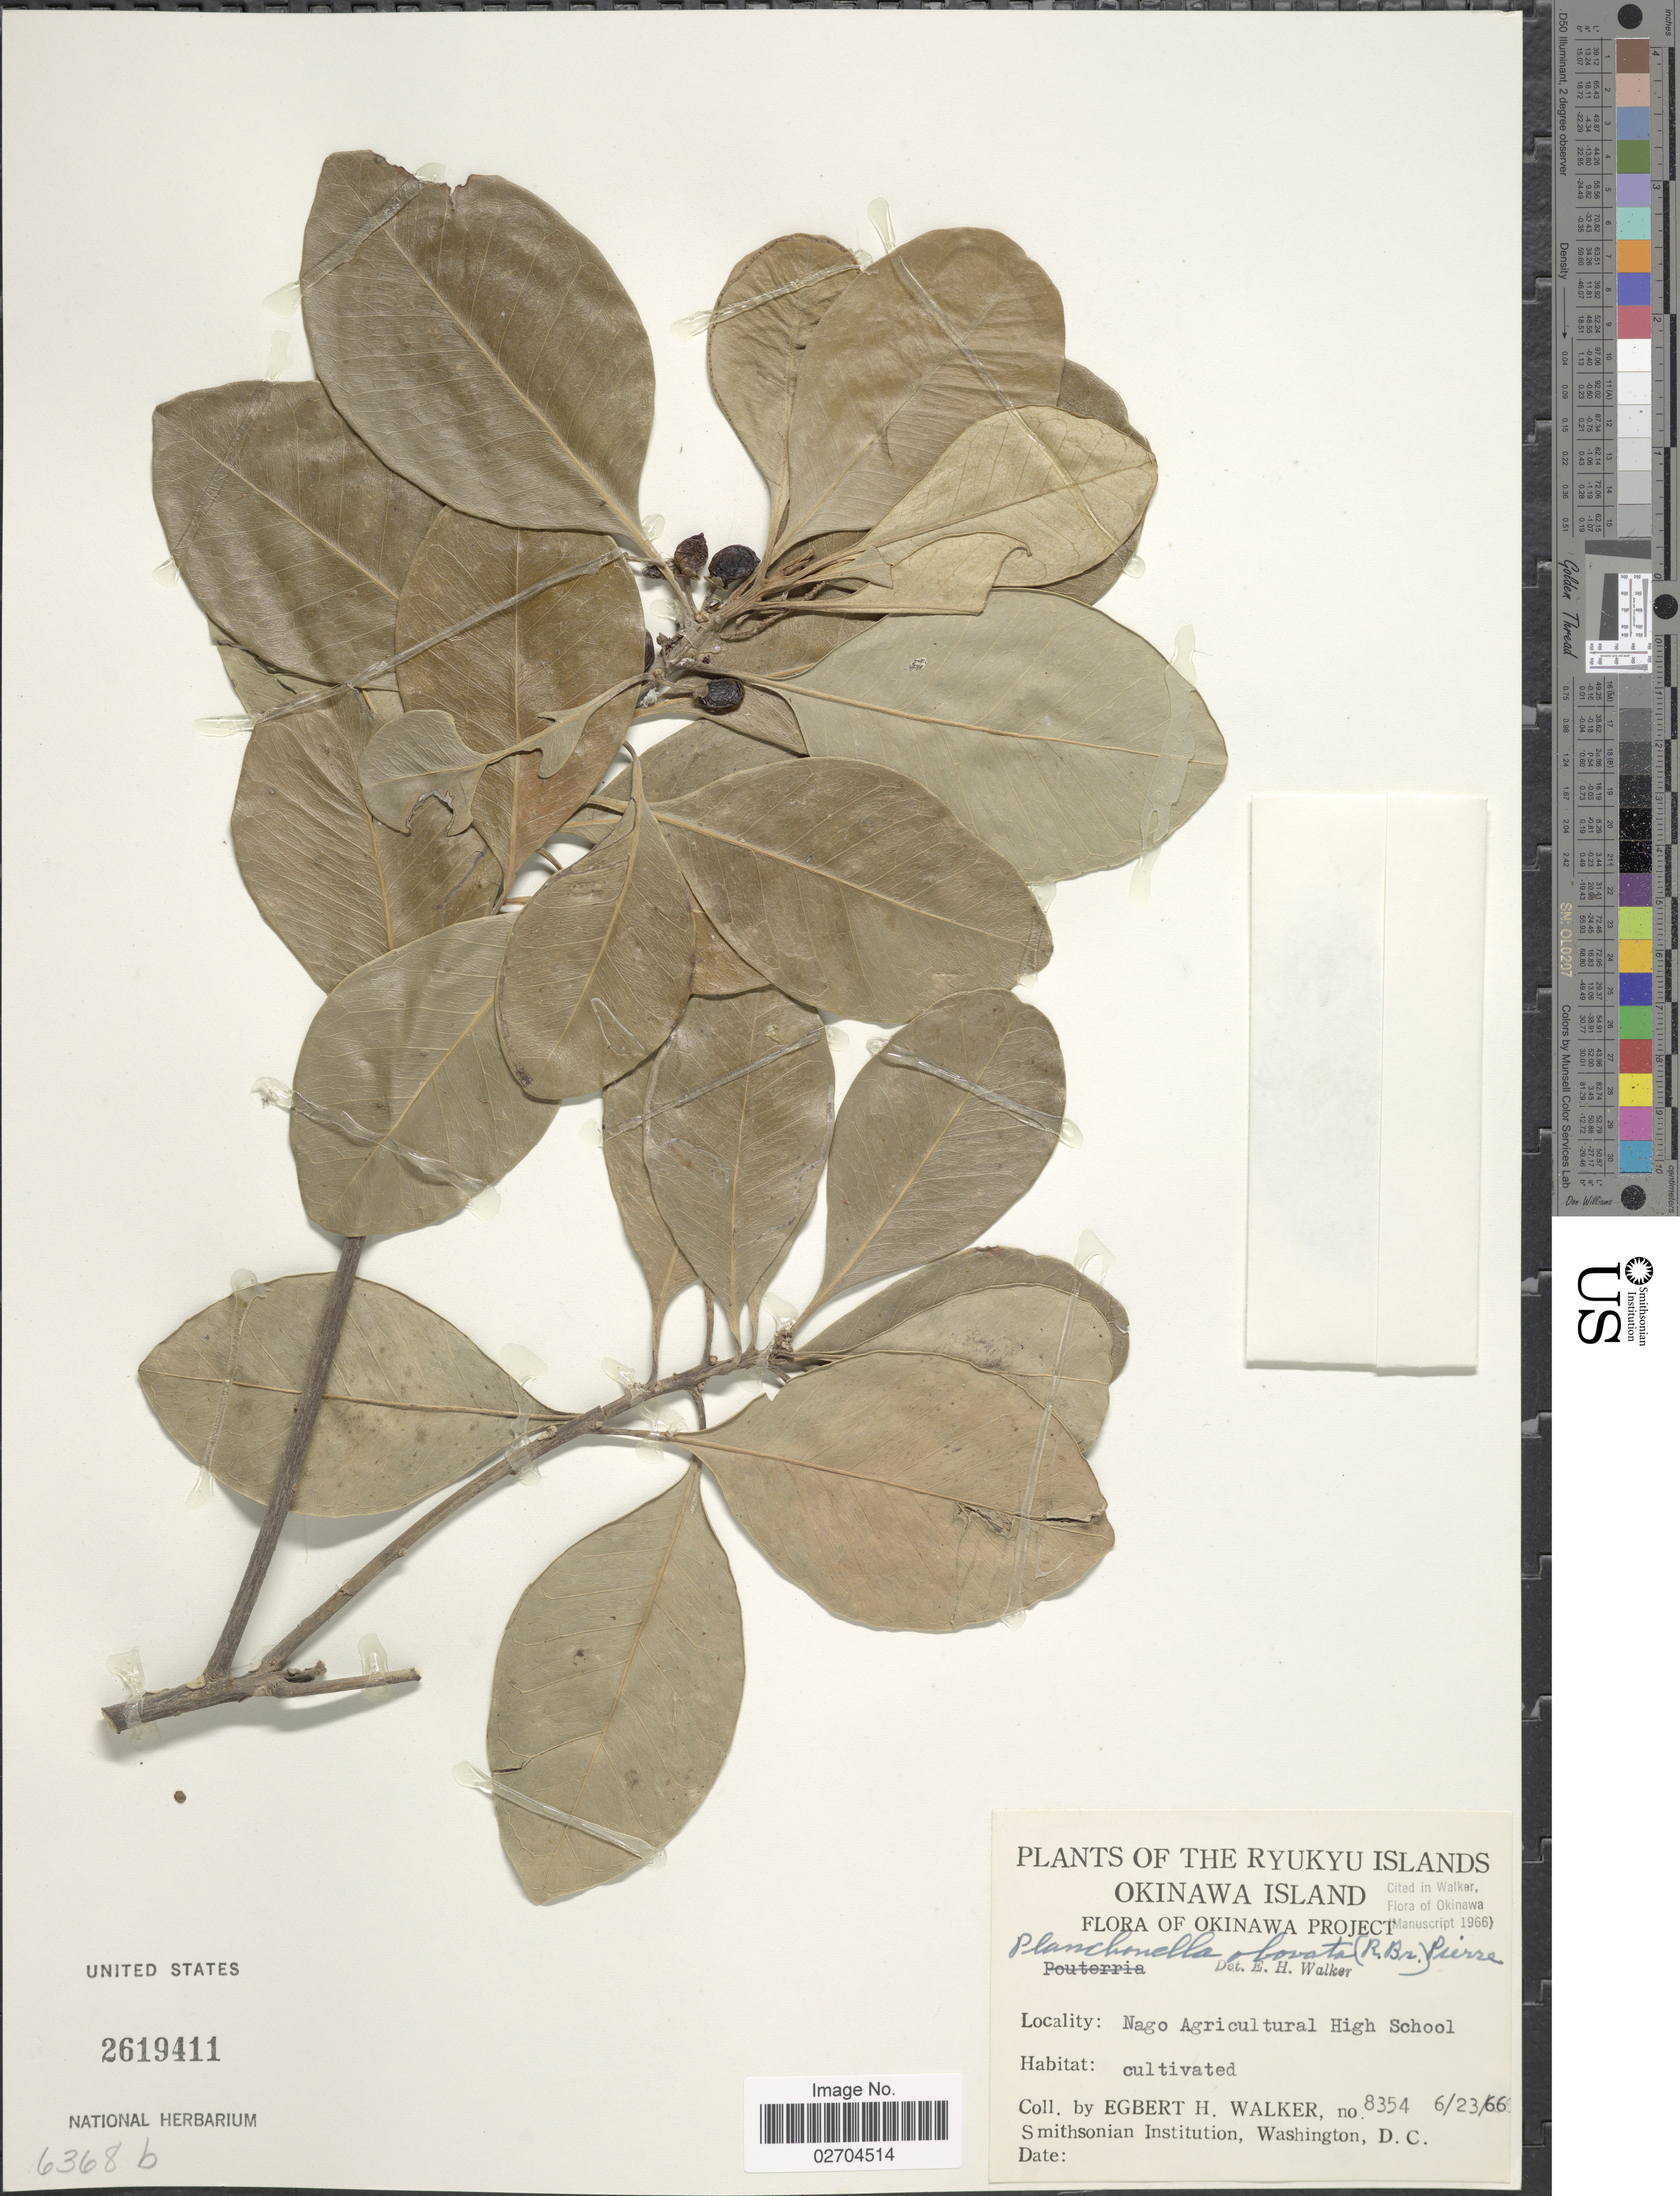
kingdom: Plantae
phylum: Tracheophyta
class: Magnoliopsida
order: Ericales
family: Sapotaceae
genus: Planchonella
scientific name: Planchonella obovata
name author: (R. Br.) Pierre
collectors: E. H. Walker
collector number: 8354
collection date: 1966-06-23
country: Japan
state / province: Okinawa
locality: Okinawa Island, Okinawa Island, Nago Agricultural High School.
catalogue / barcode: US 2619411